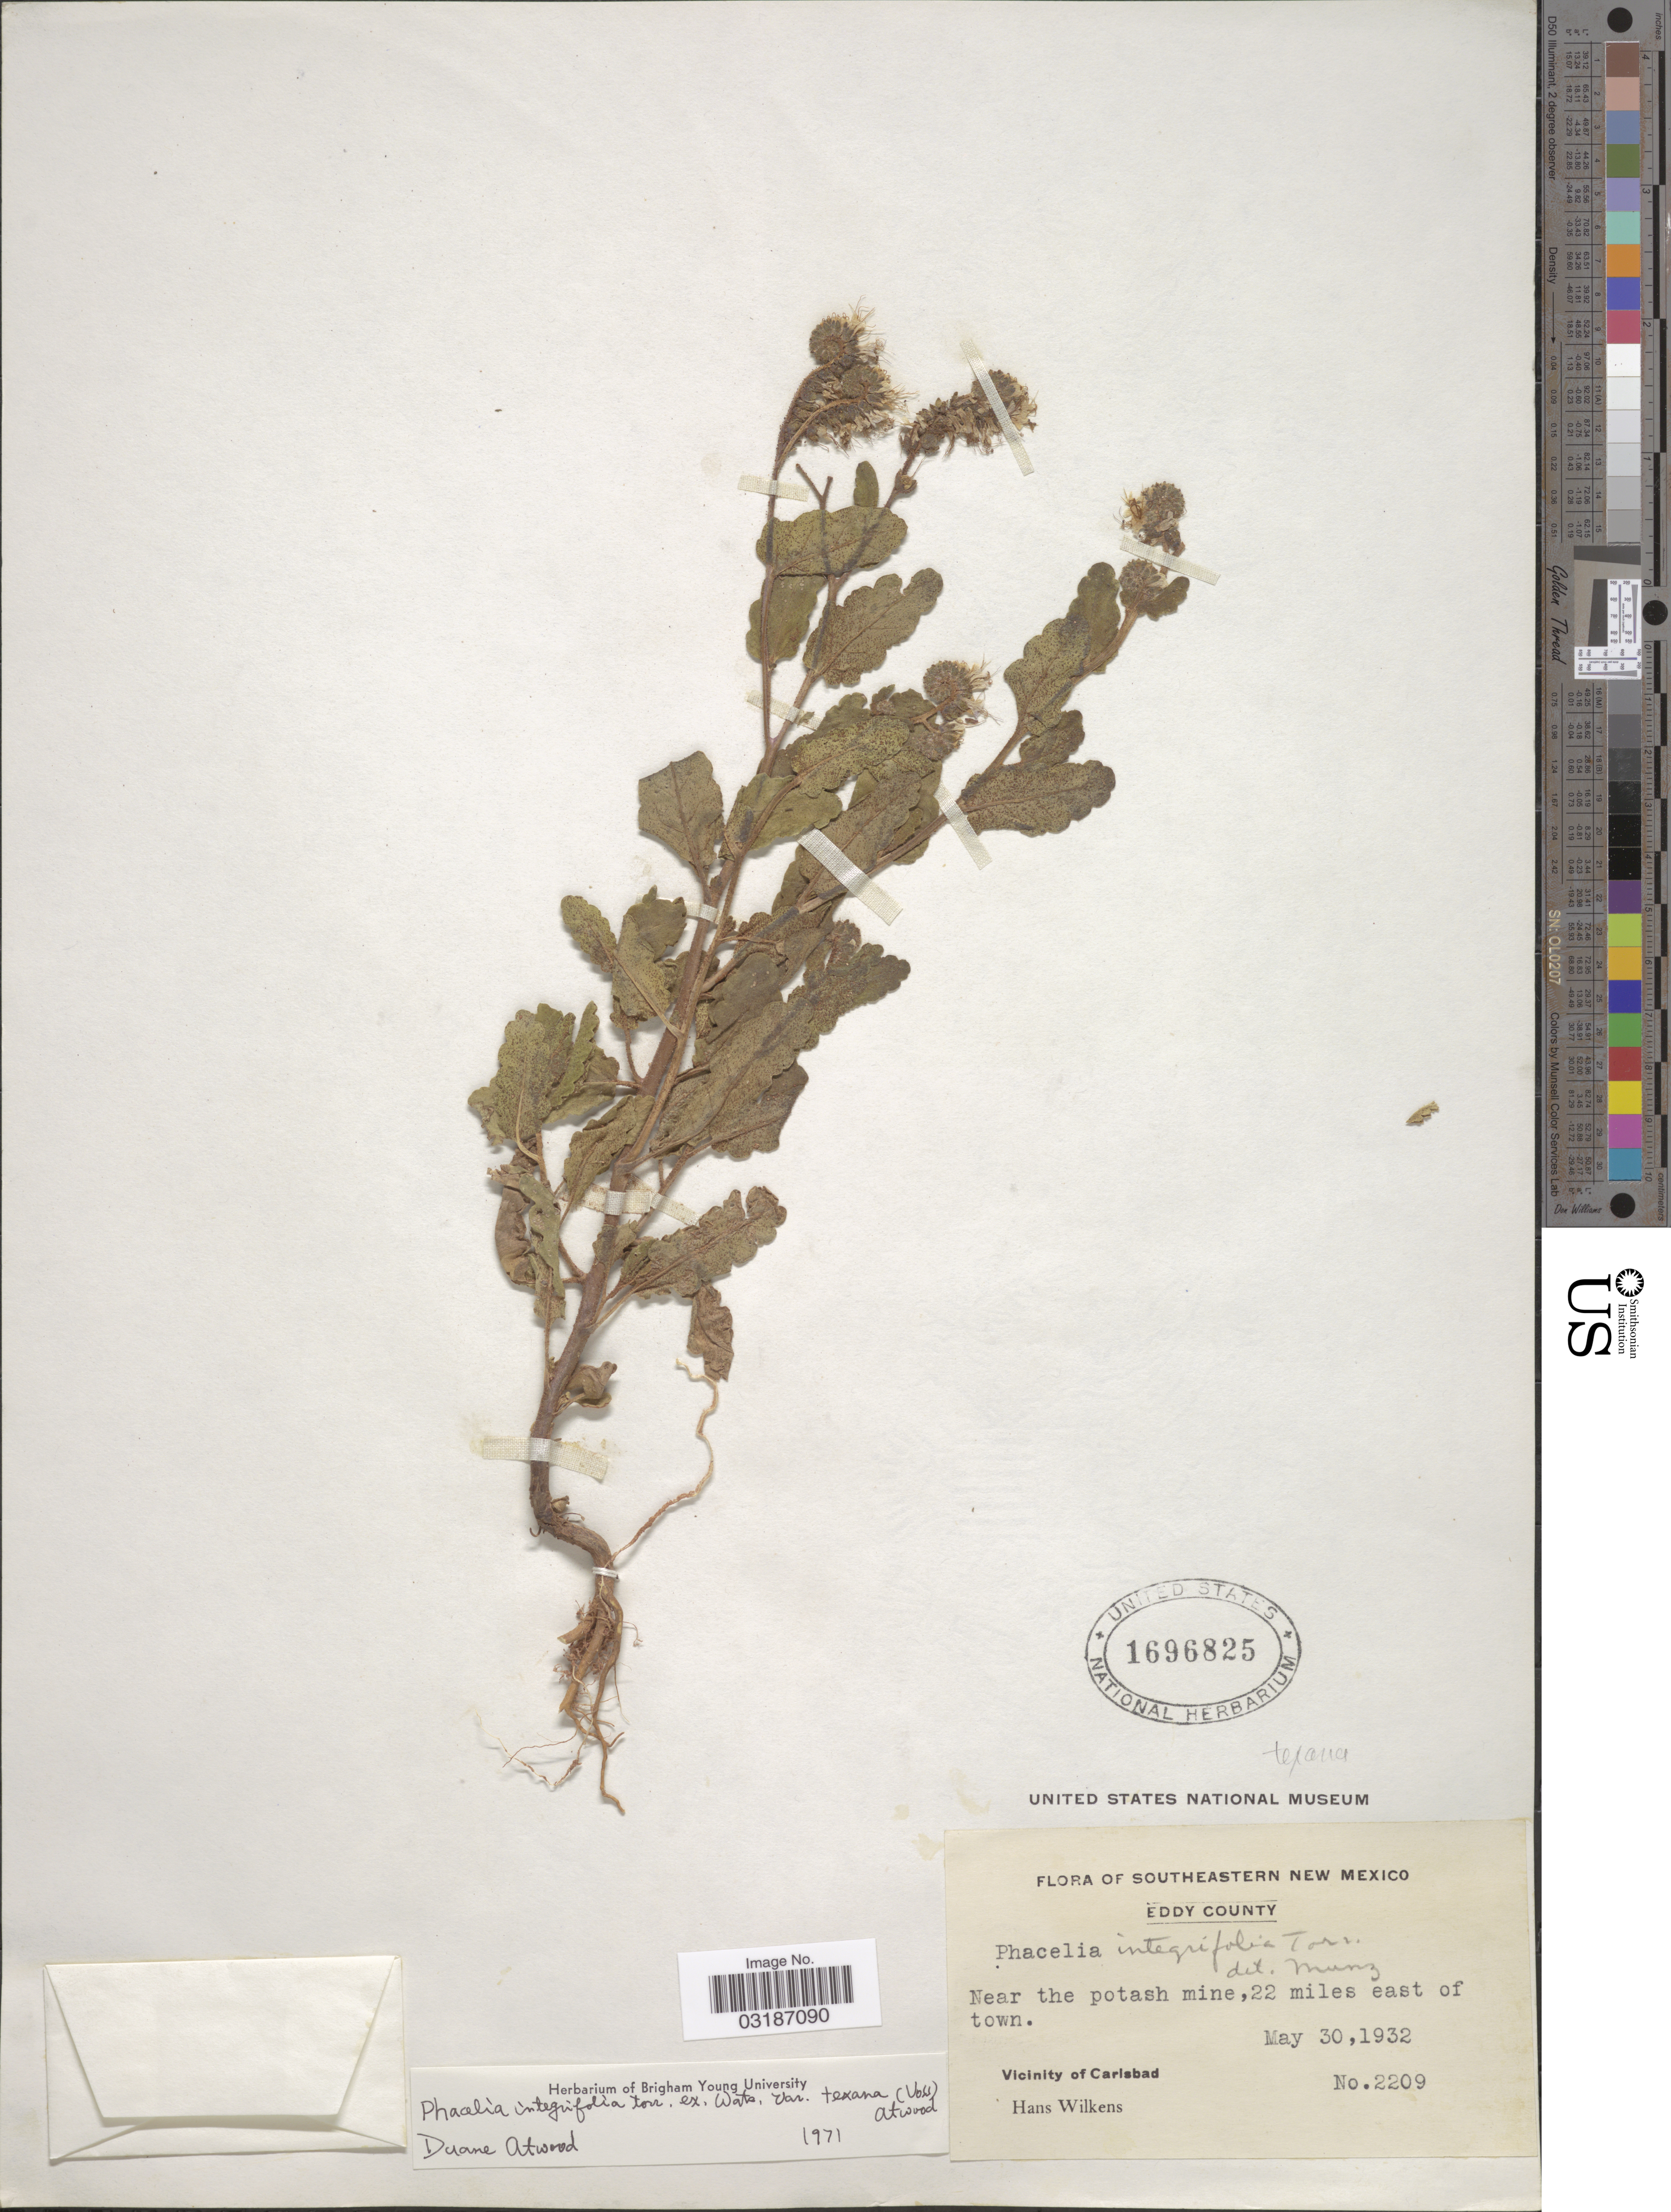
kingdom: Plantae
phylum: Tracheophyta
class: Magnoliopsida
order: Boraginales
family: Hydrophyllaceae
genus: Phacelia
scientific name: Phacelia integrifolia var. texana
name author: (J.W. Voss) N.D. Atwood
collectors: H. Wilkens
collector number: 2209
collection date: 1932-05-30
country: United States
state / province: New Mexico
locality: Southeastern New Mexico. Eddy County. Near the potash mine, 22 miles east of town. Vicinity of Carlsbad.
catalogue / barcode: US 1696825